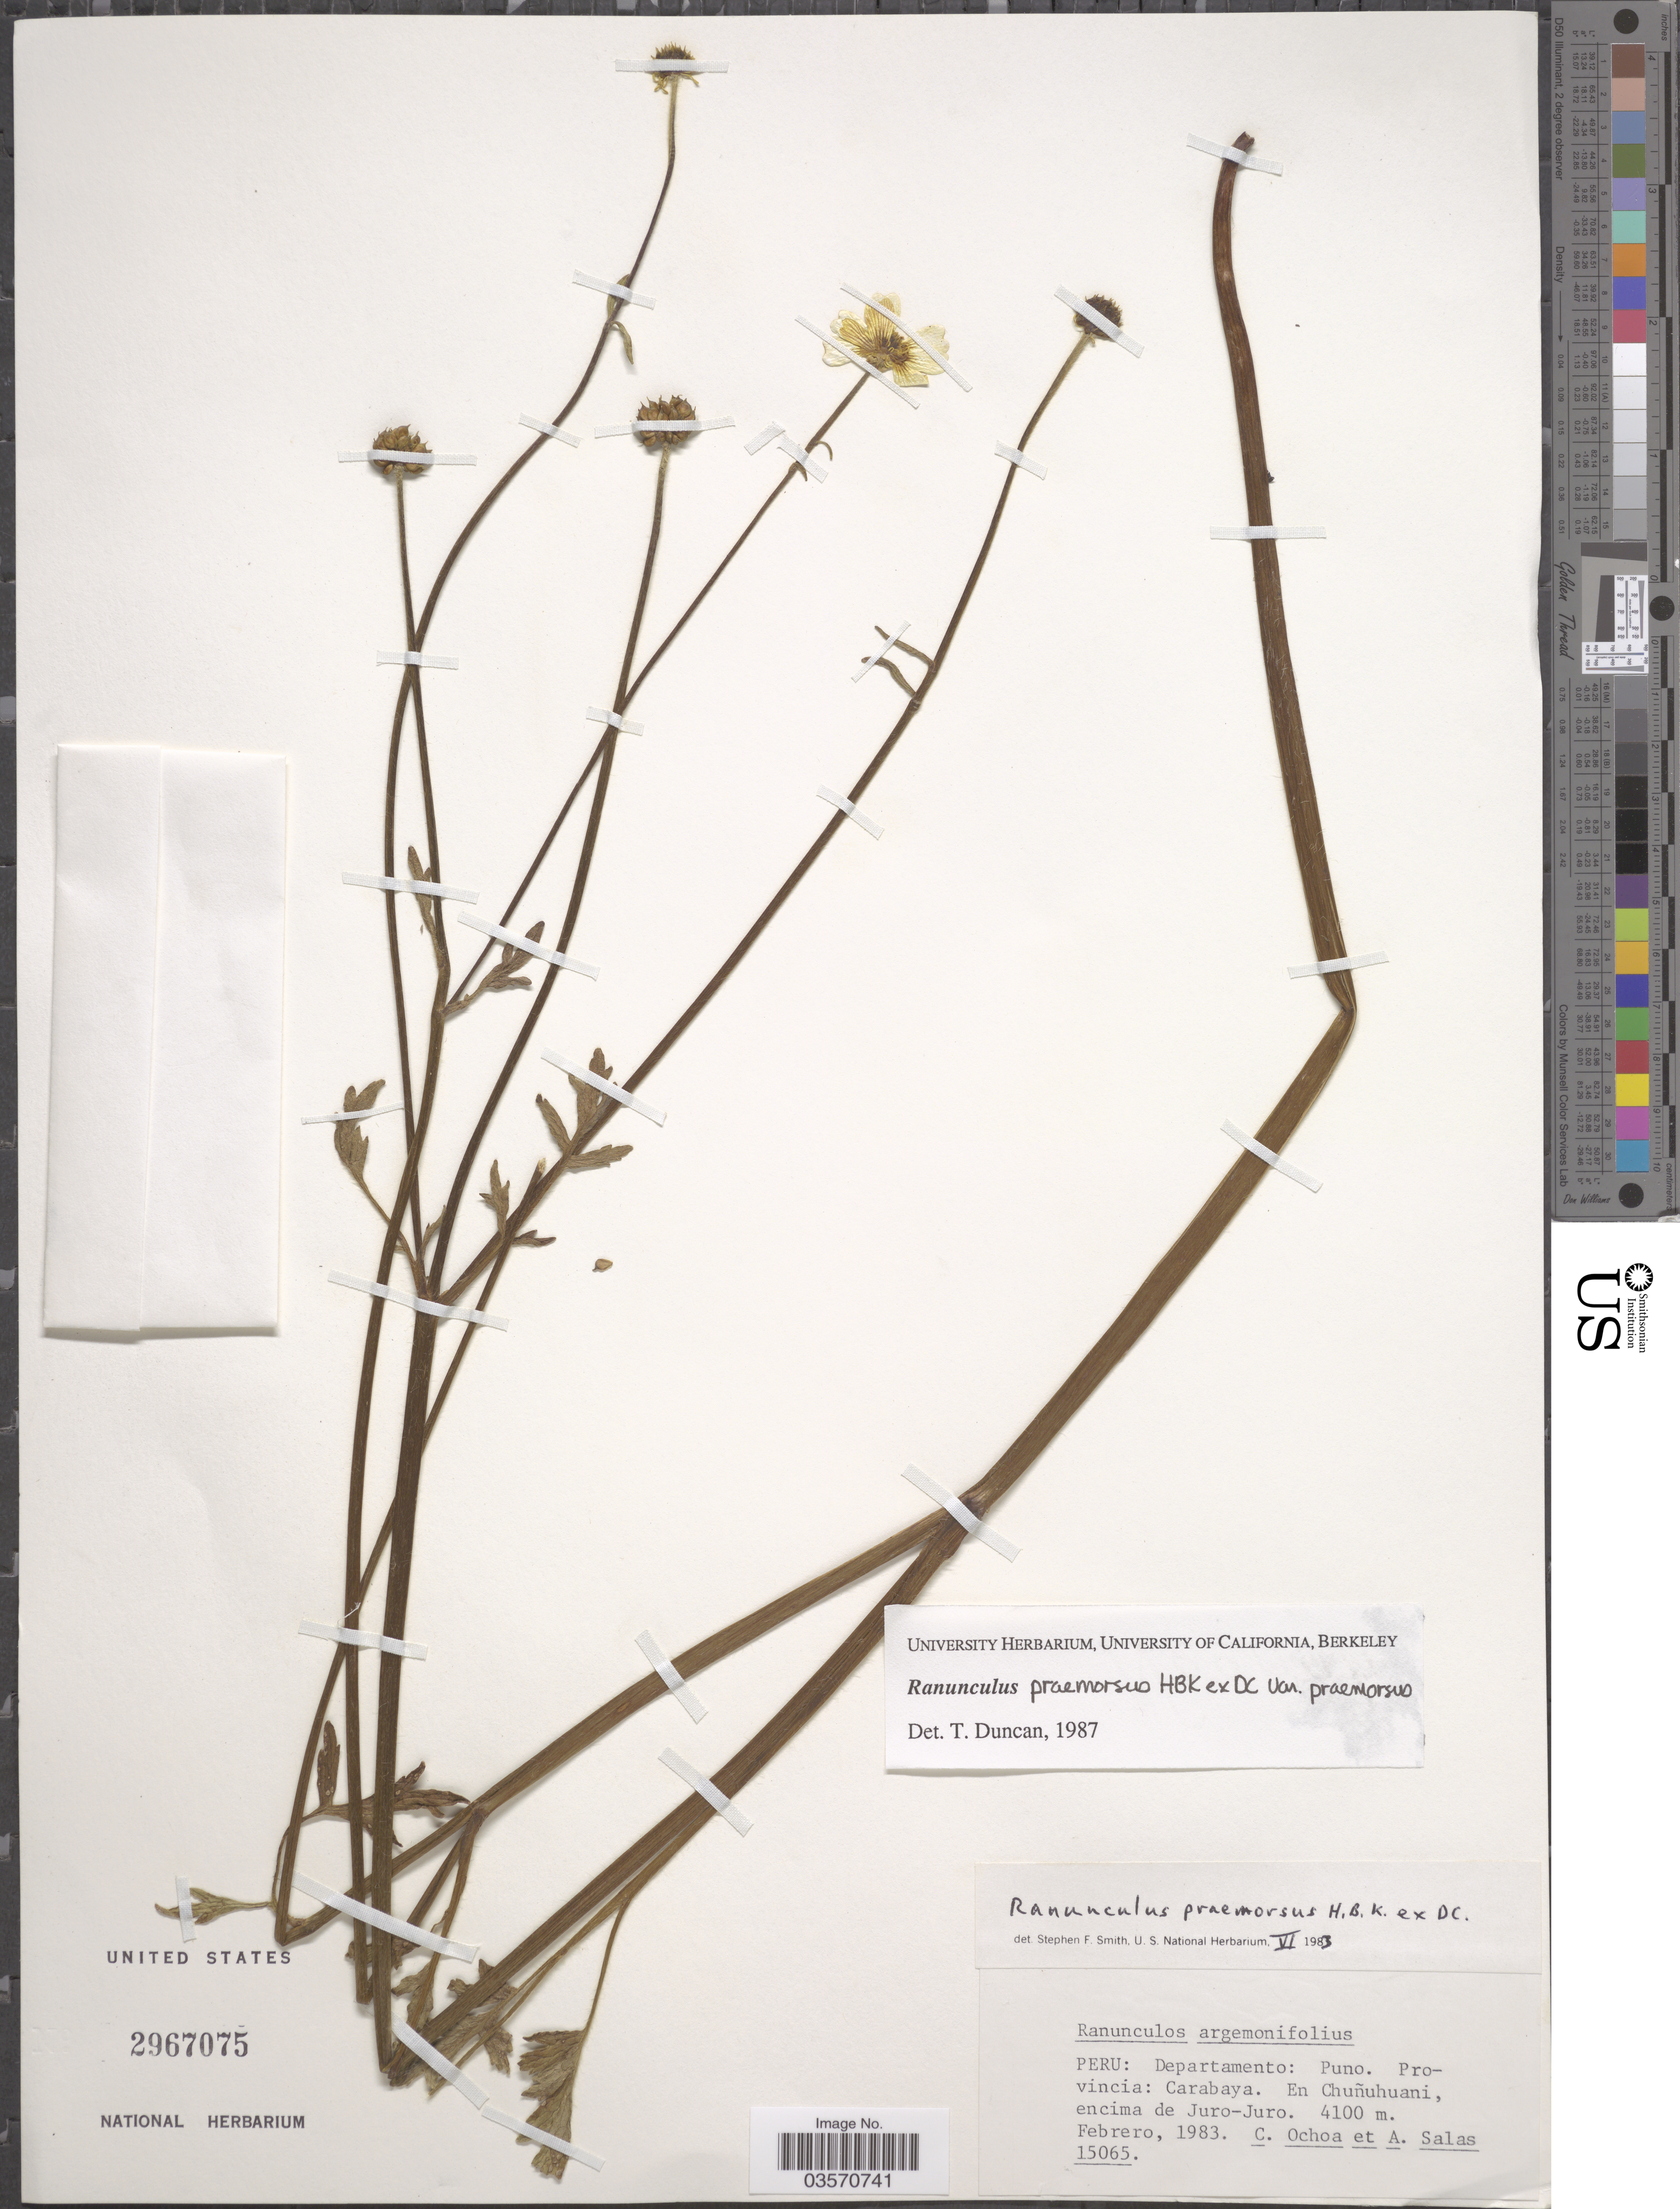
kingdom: Plantae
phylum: Tracheophyta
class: Magnoliopsida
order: Ranunculales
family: Ranunculaceae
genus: Ranunculus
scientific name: Ranunculus praemorsus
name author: Kunth ex DC.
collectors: C. Ochoa & A. Salas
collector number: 15065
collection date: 1963-02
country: Peru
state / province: Puno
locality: Departamento: Puno. Provincia: Carabaya. En Chuñuhuani, encima de Juro-Juro.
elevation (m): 4100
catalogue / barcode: US 2967075